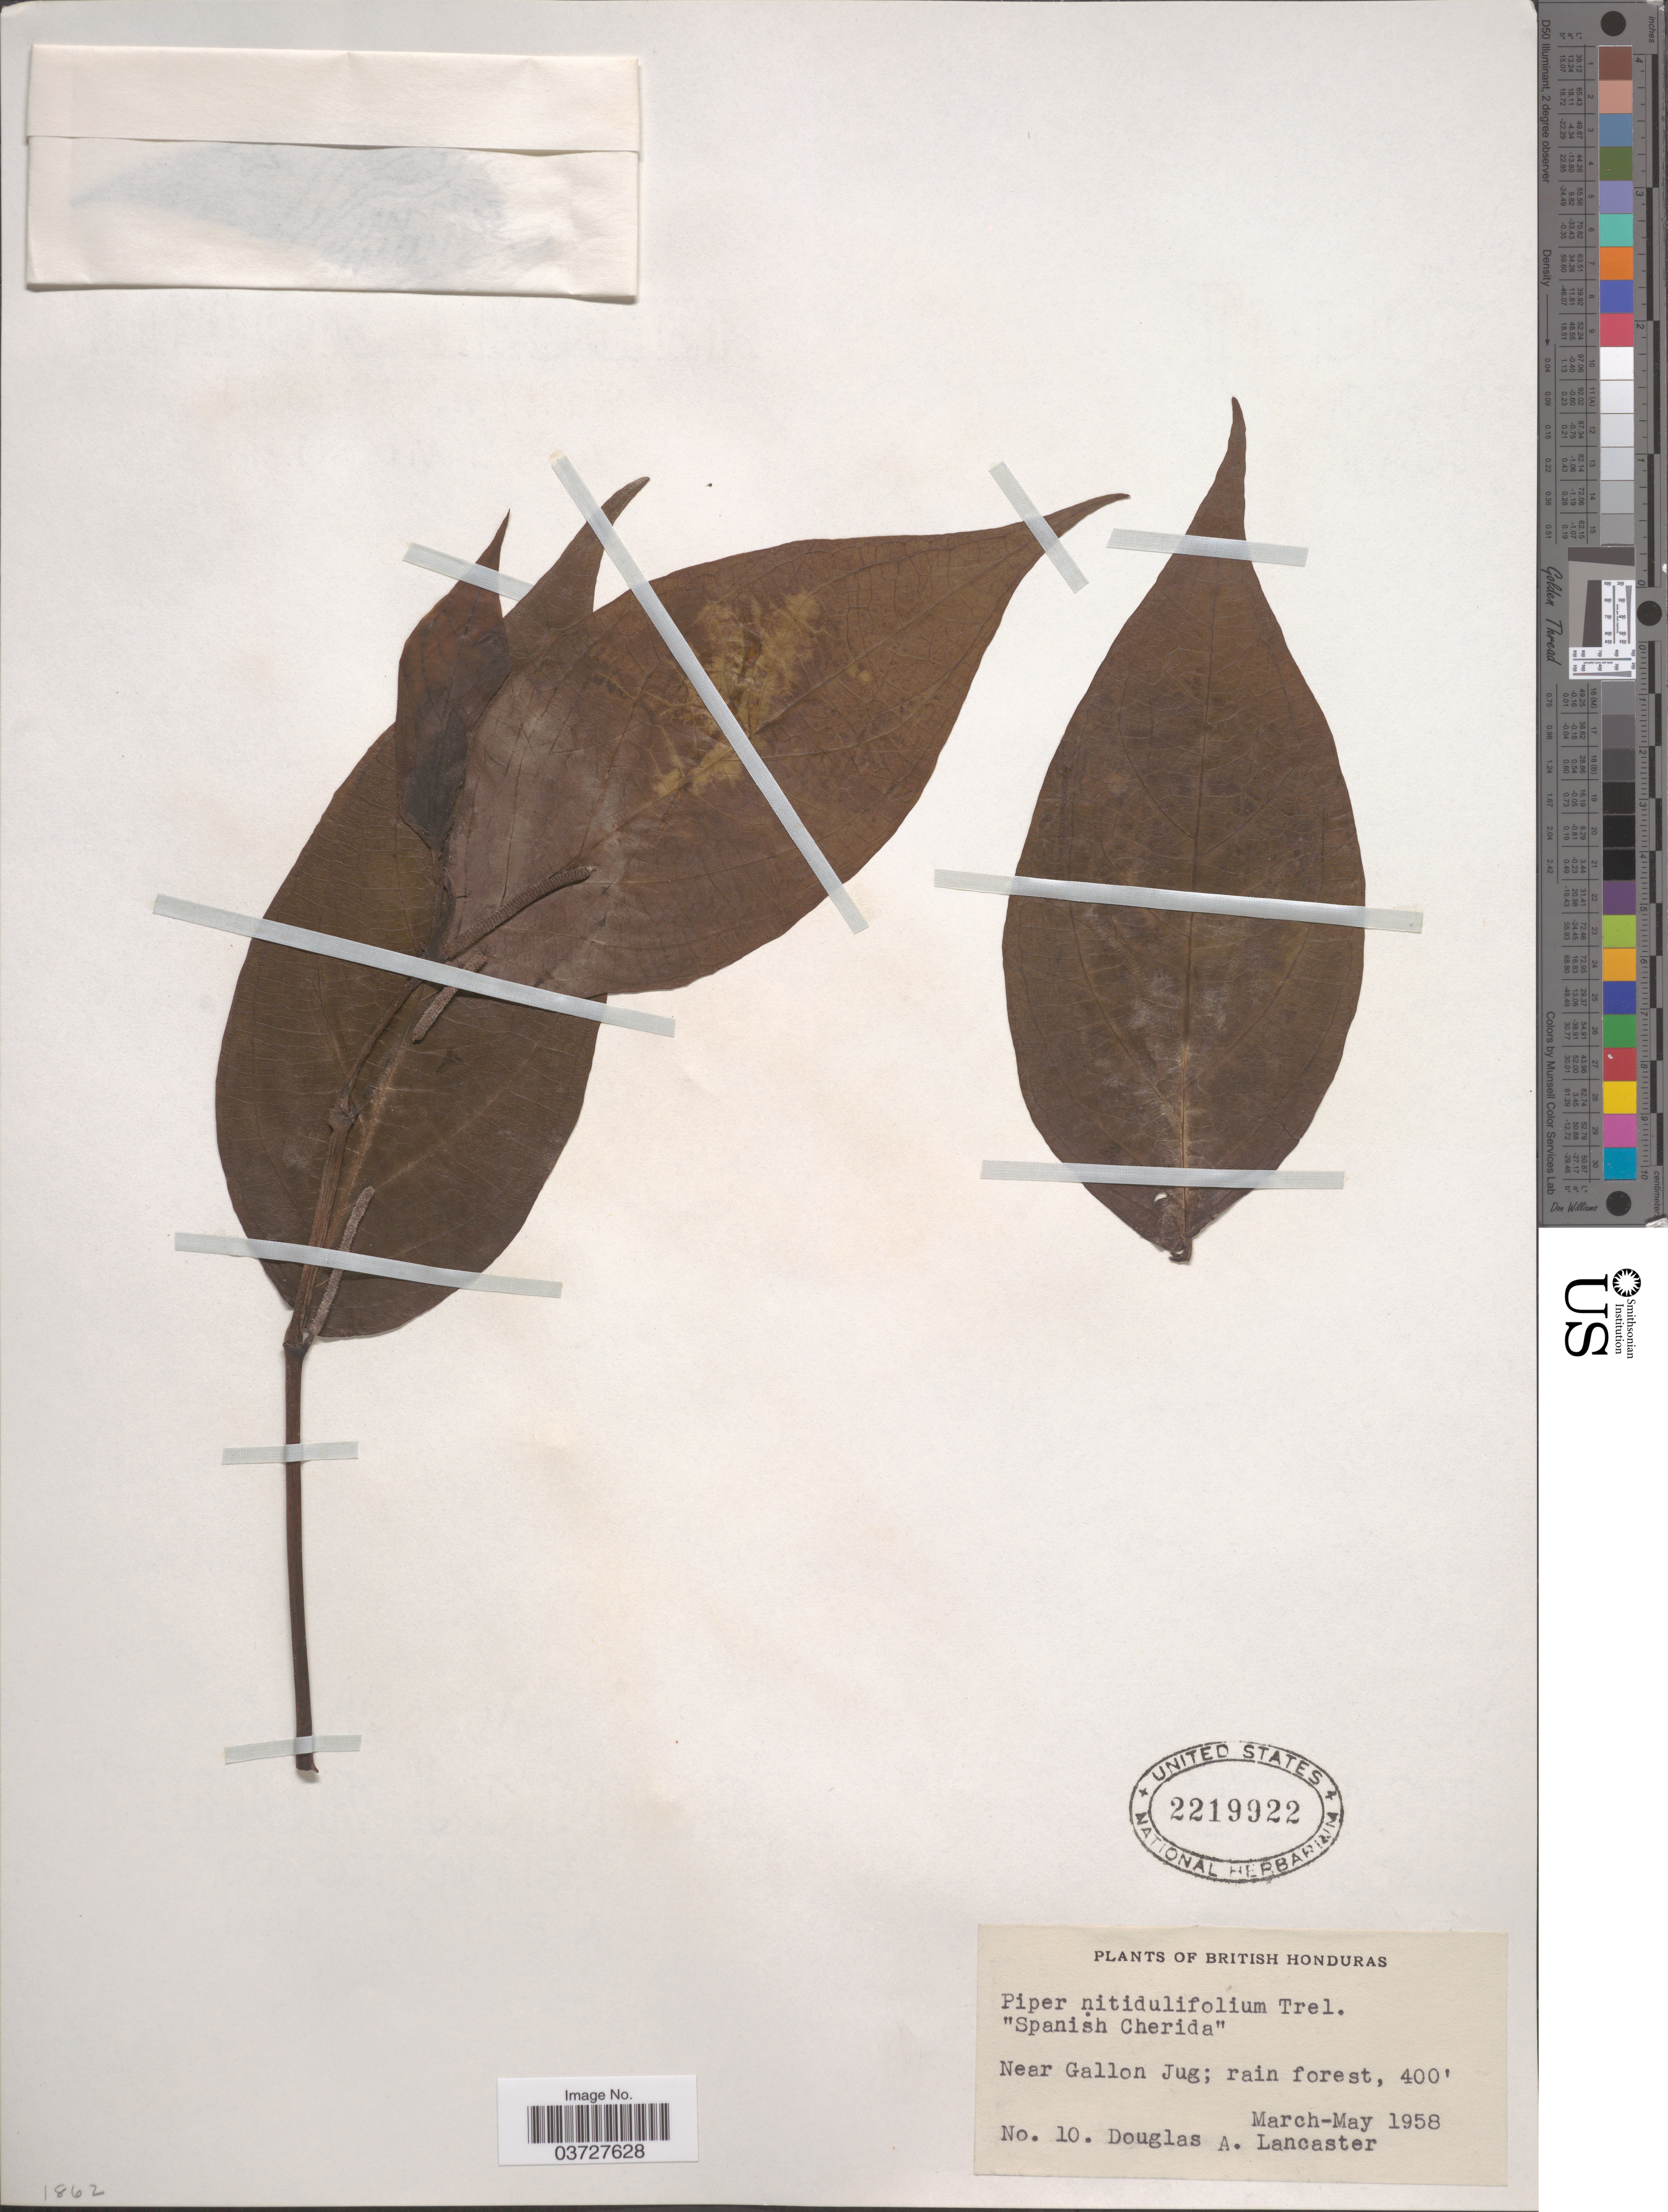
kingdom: Plantae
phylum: Tracheophyta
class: Magnoliopsida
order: Piperales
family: Piperaceae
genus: Piper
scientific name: Piper nitidulifolium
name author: Trel.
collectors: D. Lancaster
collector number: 10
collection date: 1958-03/1958-05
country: Belize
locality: British Honduras. Near Gallon Jug.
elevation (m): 122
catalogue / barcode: US 2219922